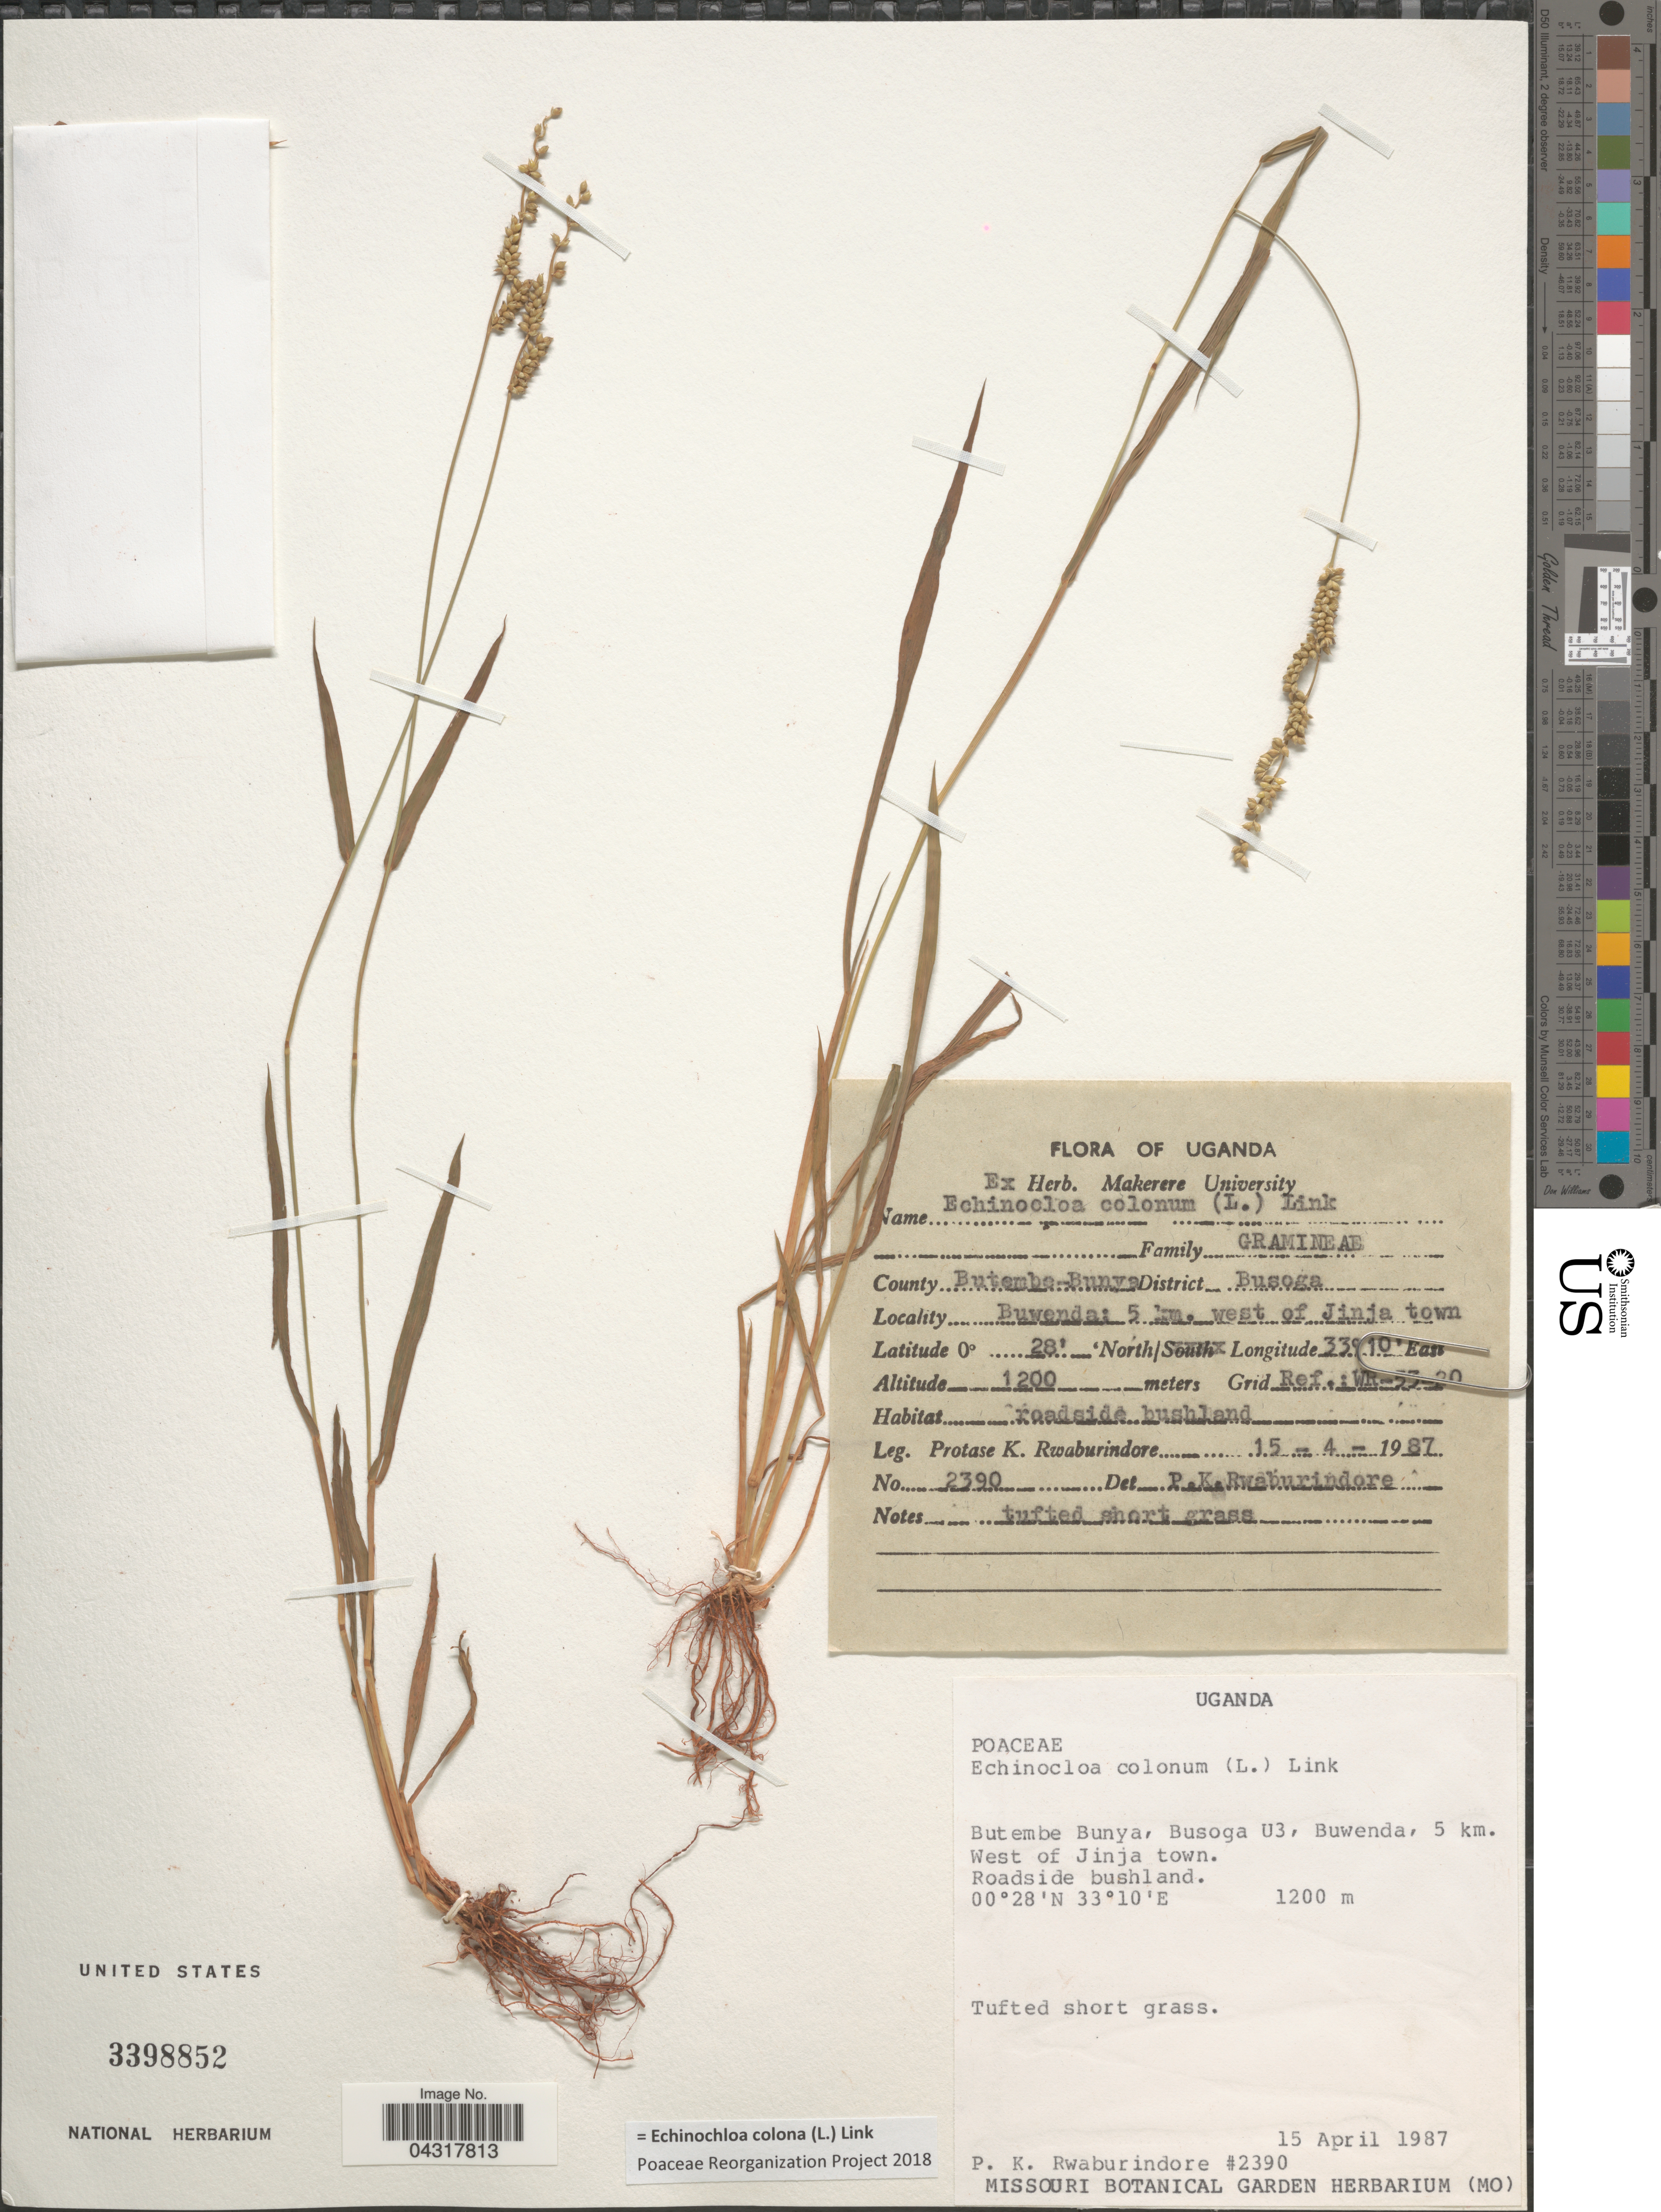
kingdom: Plantae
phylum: Tracheophyta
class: Liliopsida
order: Poales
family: Poaceae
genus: Echinochloa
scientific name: Echinochloa colona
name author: (L.) Link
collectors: P. Rwaburindore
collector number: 2390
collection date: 1987-04-15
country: Uganda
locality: County Butembe-Bunya, District Busoga U3. Buwenda: 5 km. West of Jinja town.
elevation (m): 1200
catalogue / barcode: US 3398852